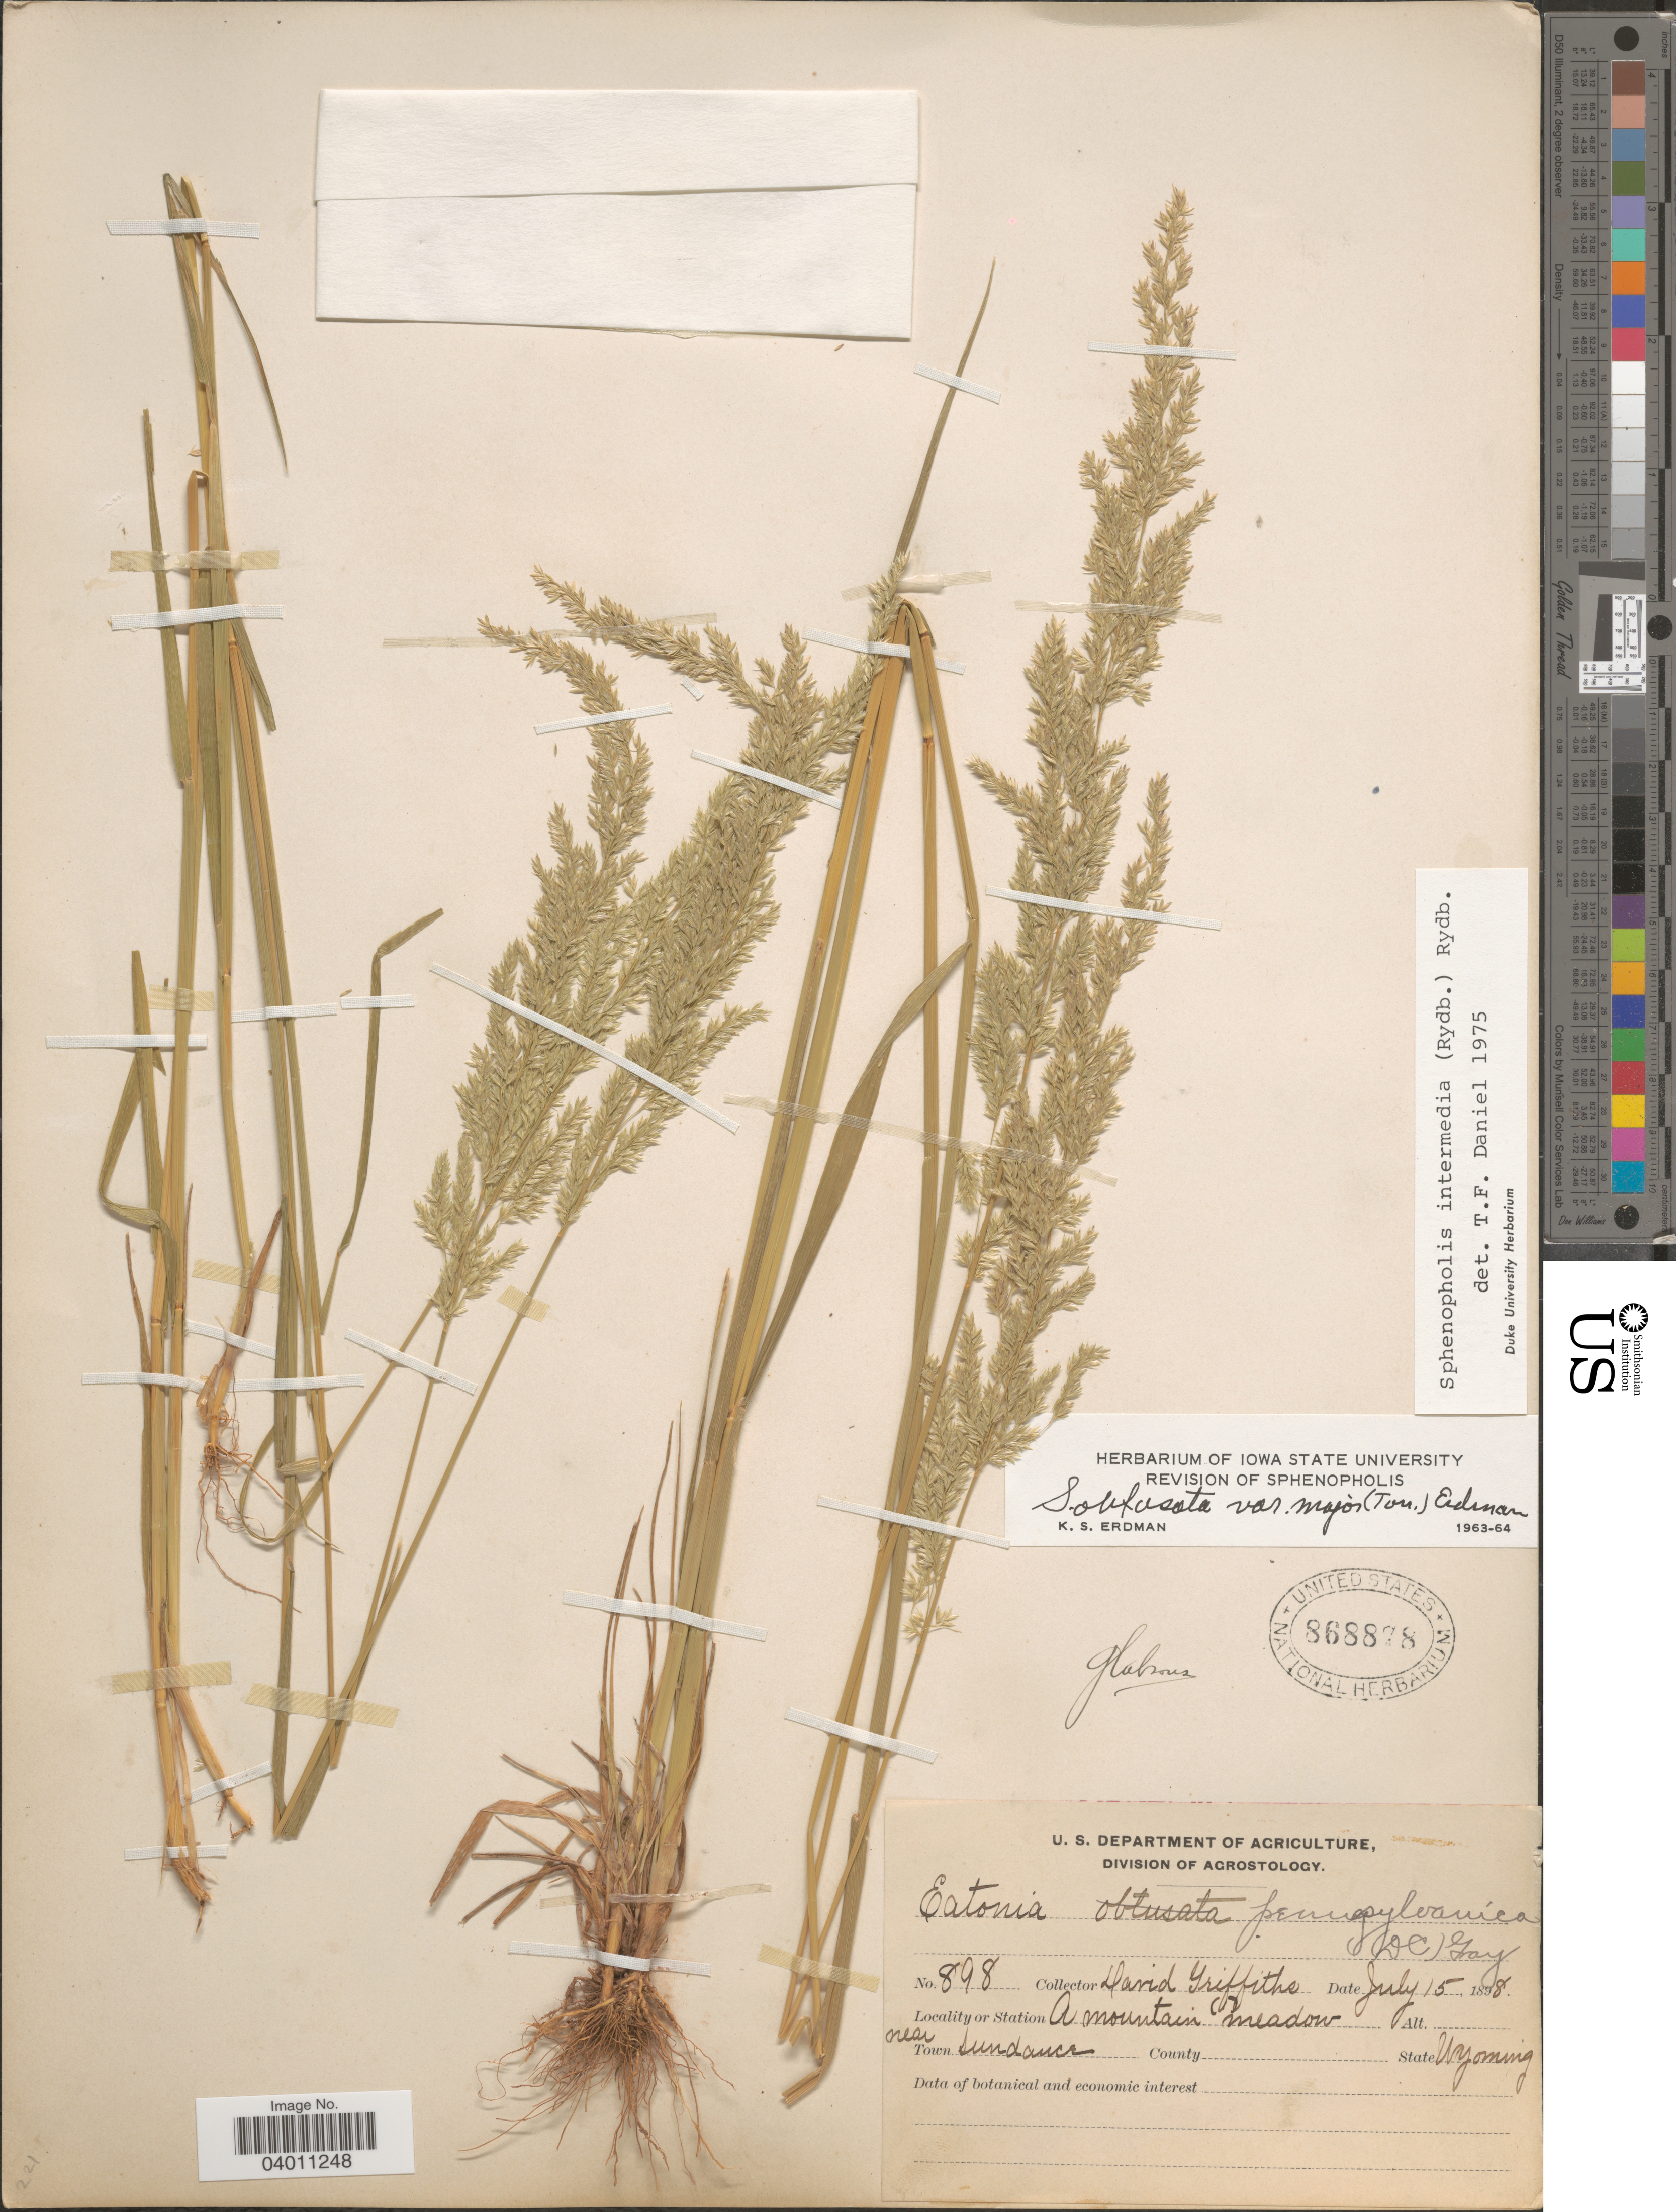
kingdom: Plantae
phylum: Tracheophyta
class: Liliopsida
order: Poales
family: Poaceae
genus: Sphenopholis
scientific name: Sphenopholis intermedia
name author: (Rydb.) Rydb.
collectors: D. Griffiths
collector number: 898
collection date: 1898-07-15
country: United States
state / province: Wyoming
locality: Station A mountain meadow near Town Sundance.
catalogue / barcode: US 868878